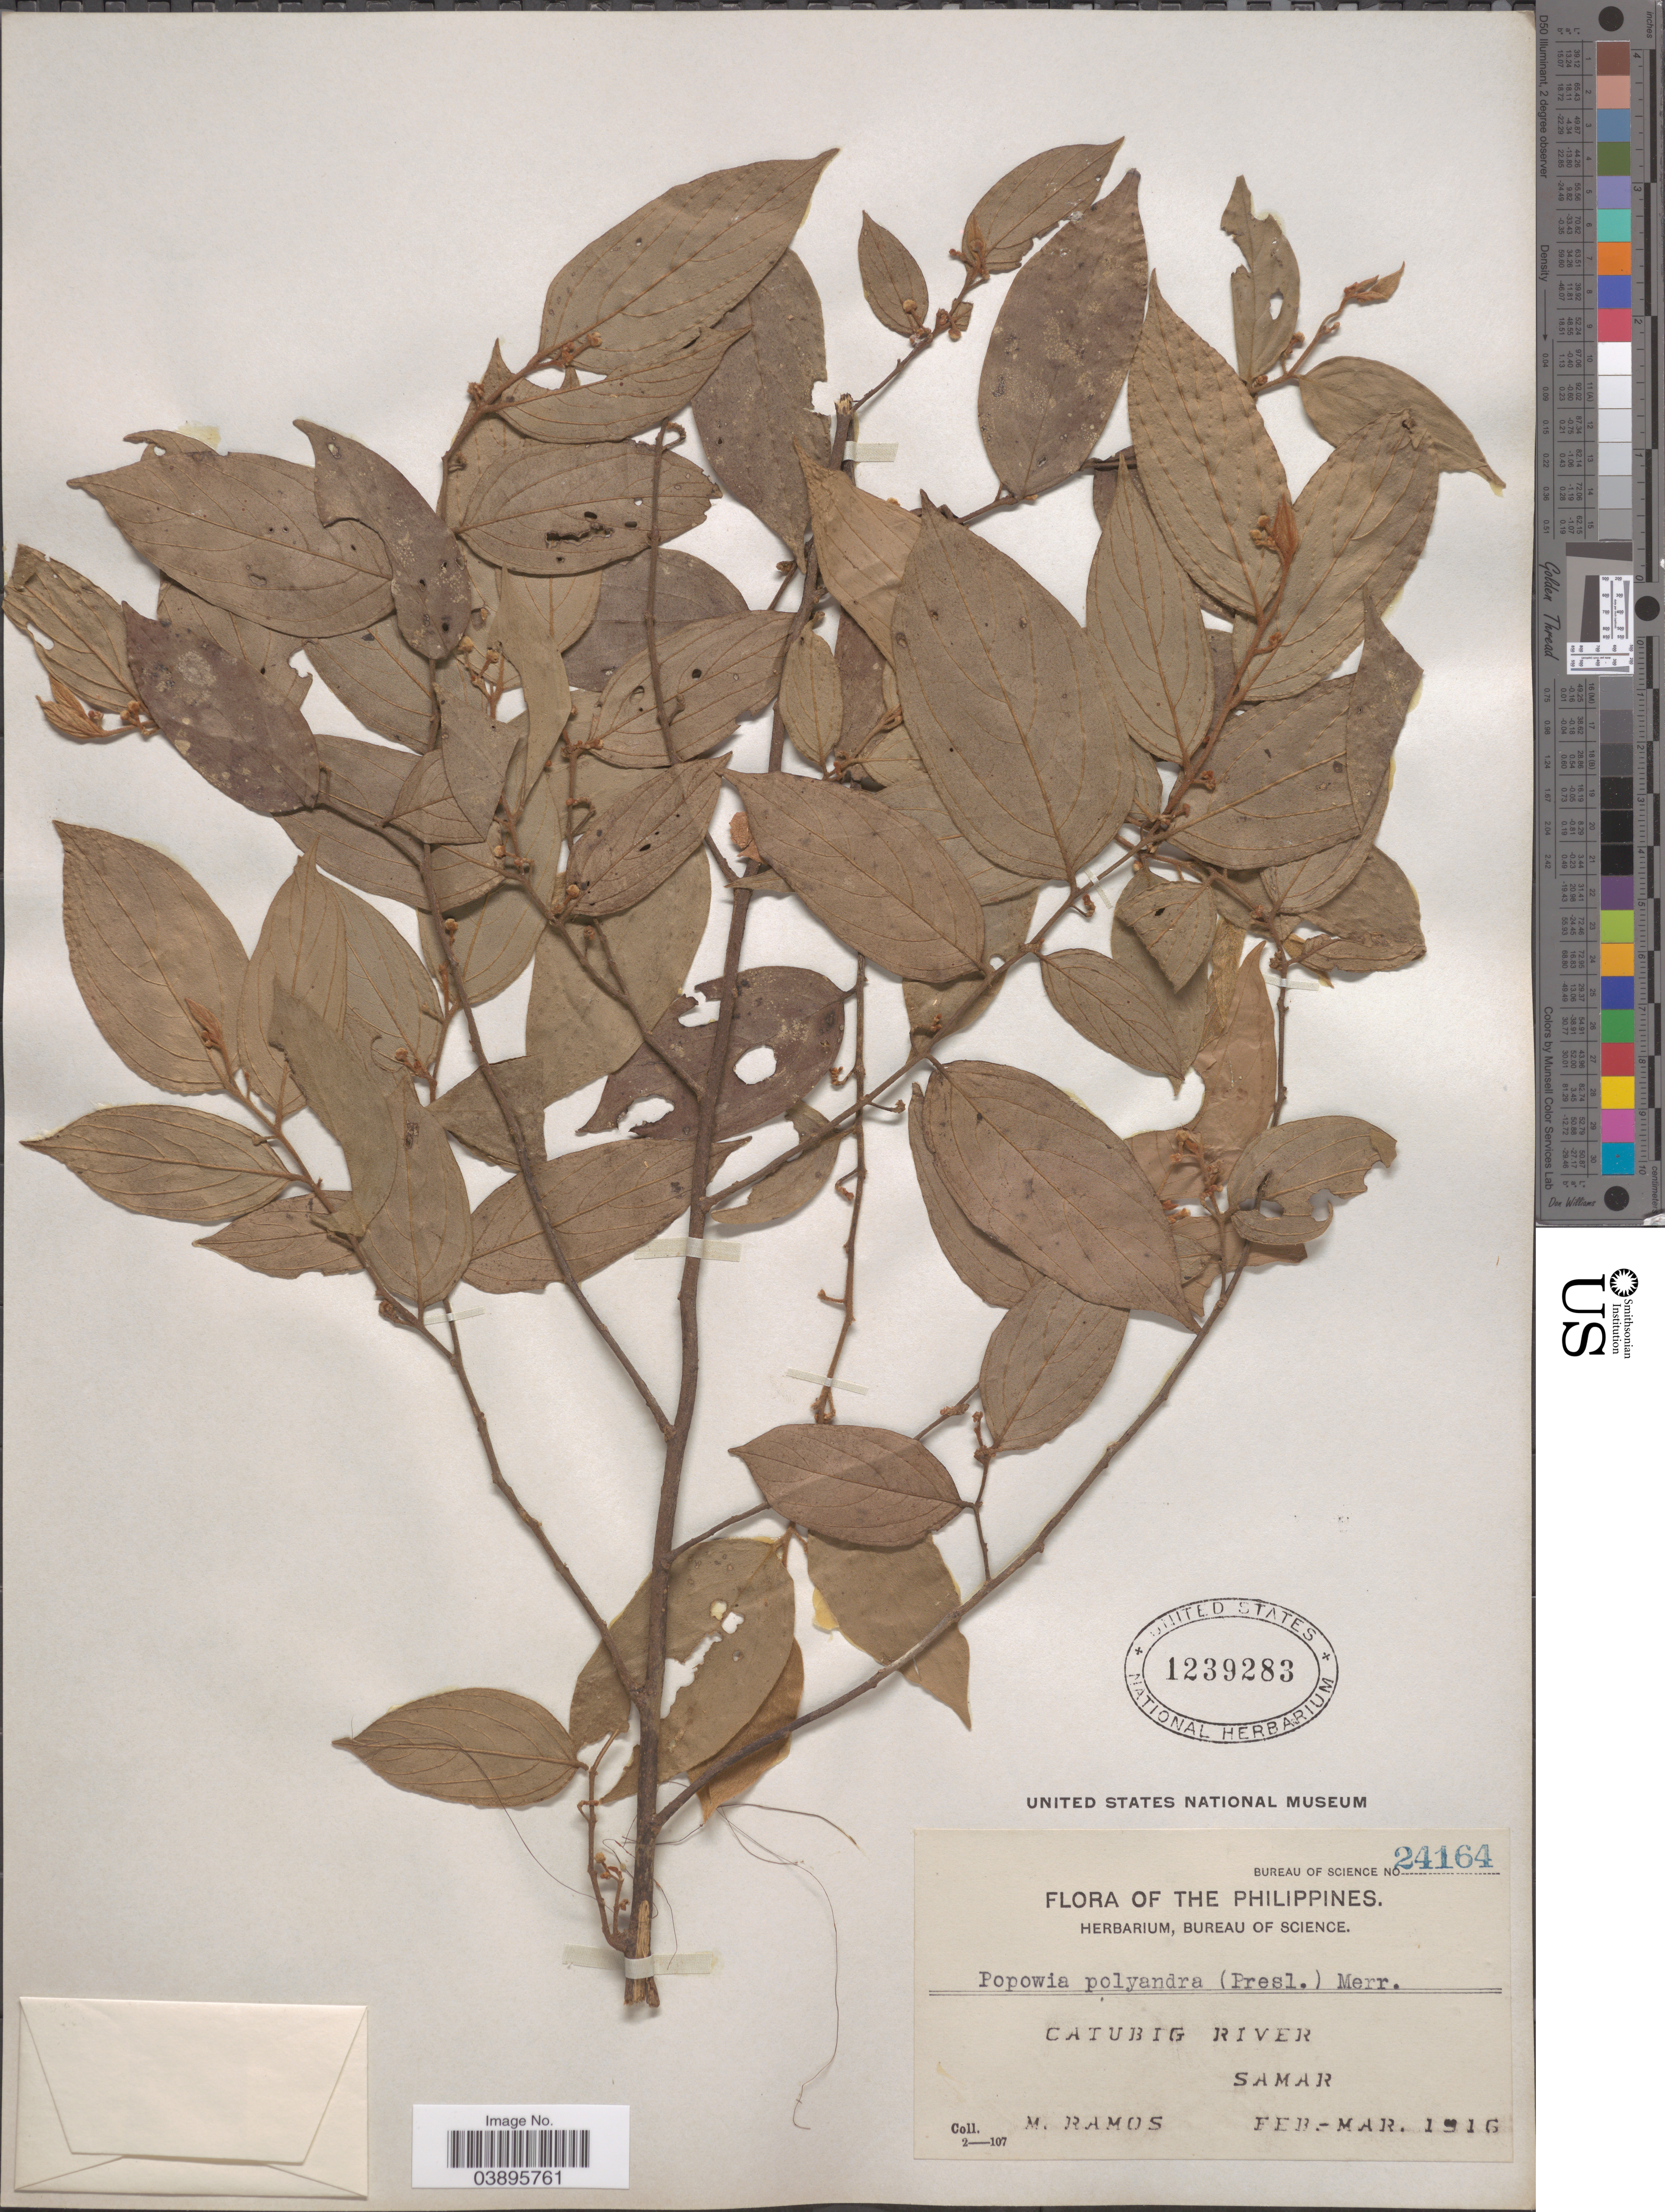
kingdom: Plantae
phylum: Tracheophyta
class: Magnoliopsida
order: Magnoliales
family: Annonaceae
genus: Popowia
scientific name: Popowia pisocarpa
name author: (Blume) Endl.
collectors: M. Ramos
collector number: Bureau of Science 24164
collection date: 1916-02/1916-03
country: Philippines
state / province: Eastern Visayas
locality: Catubig River, Samar.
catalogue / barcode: US 1239283